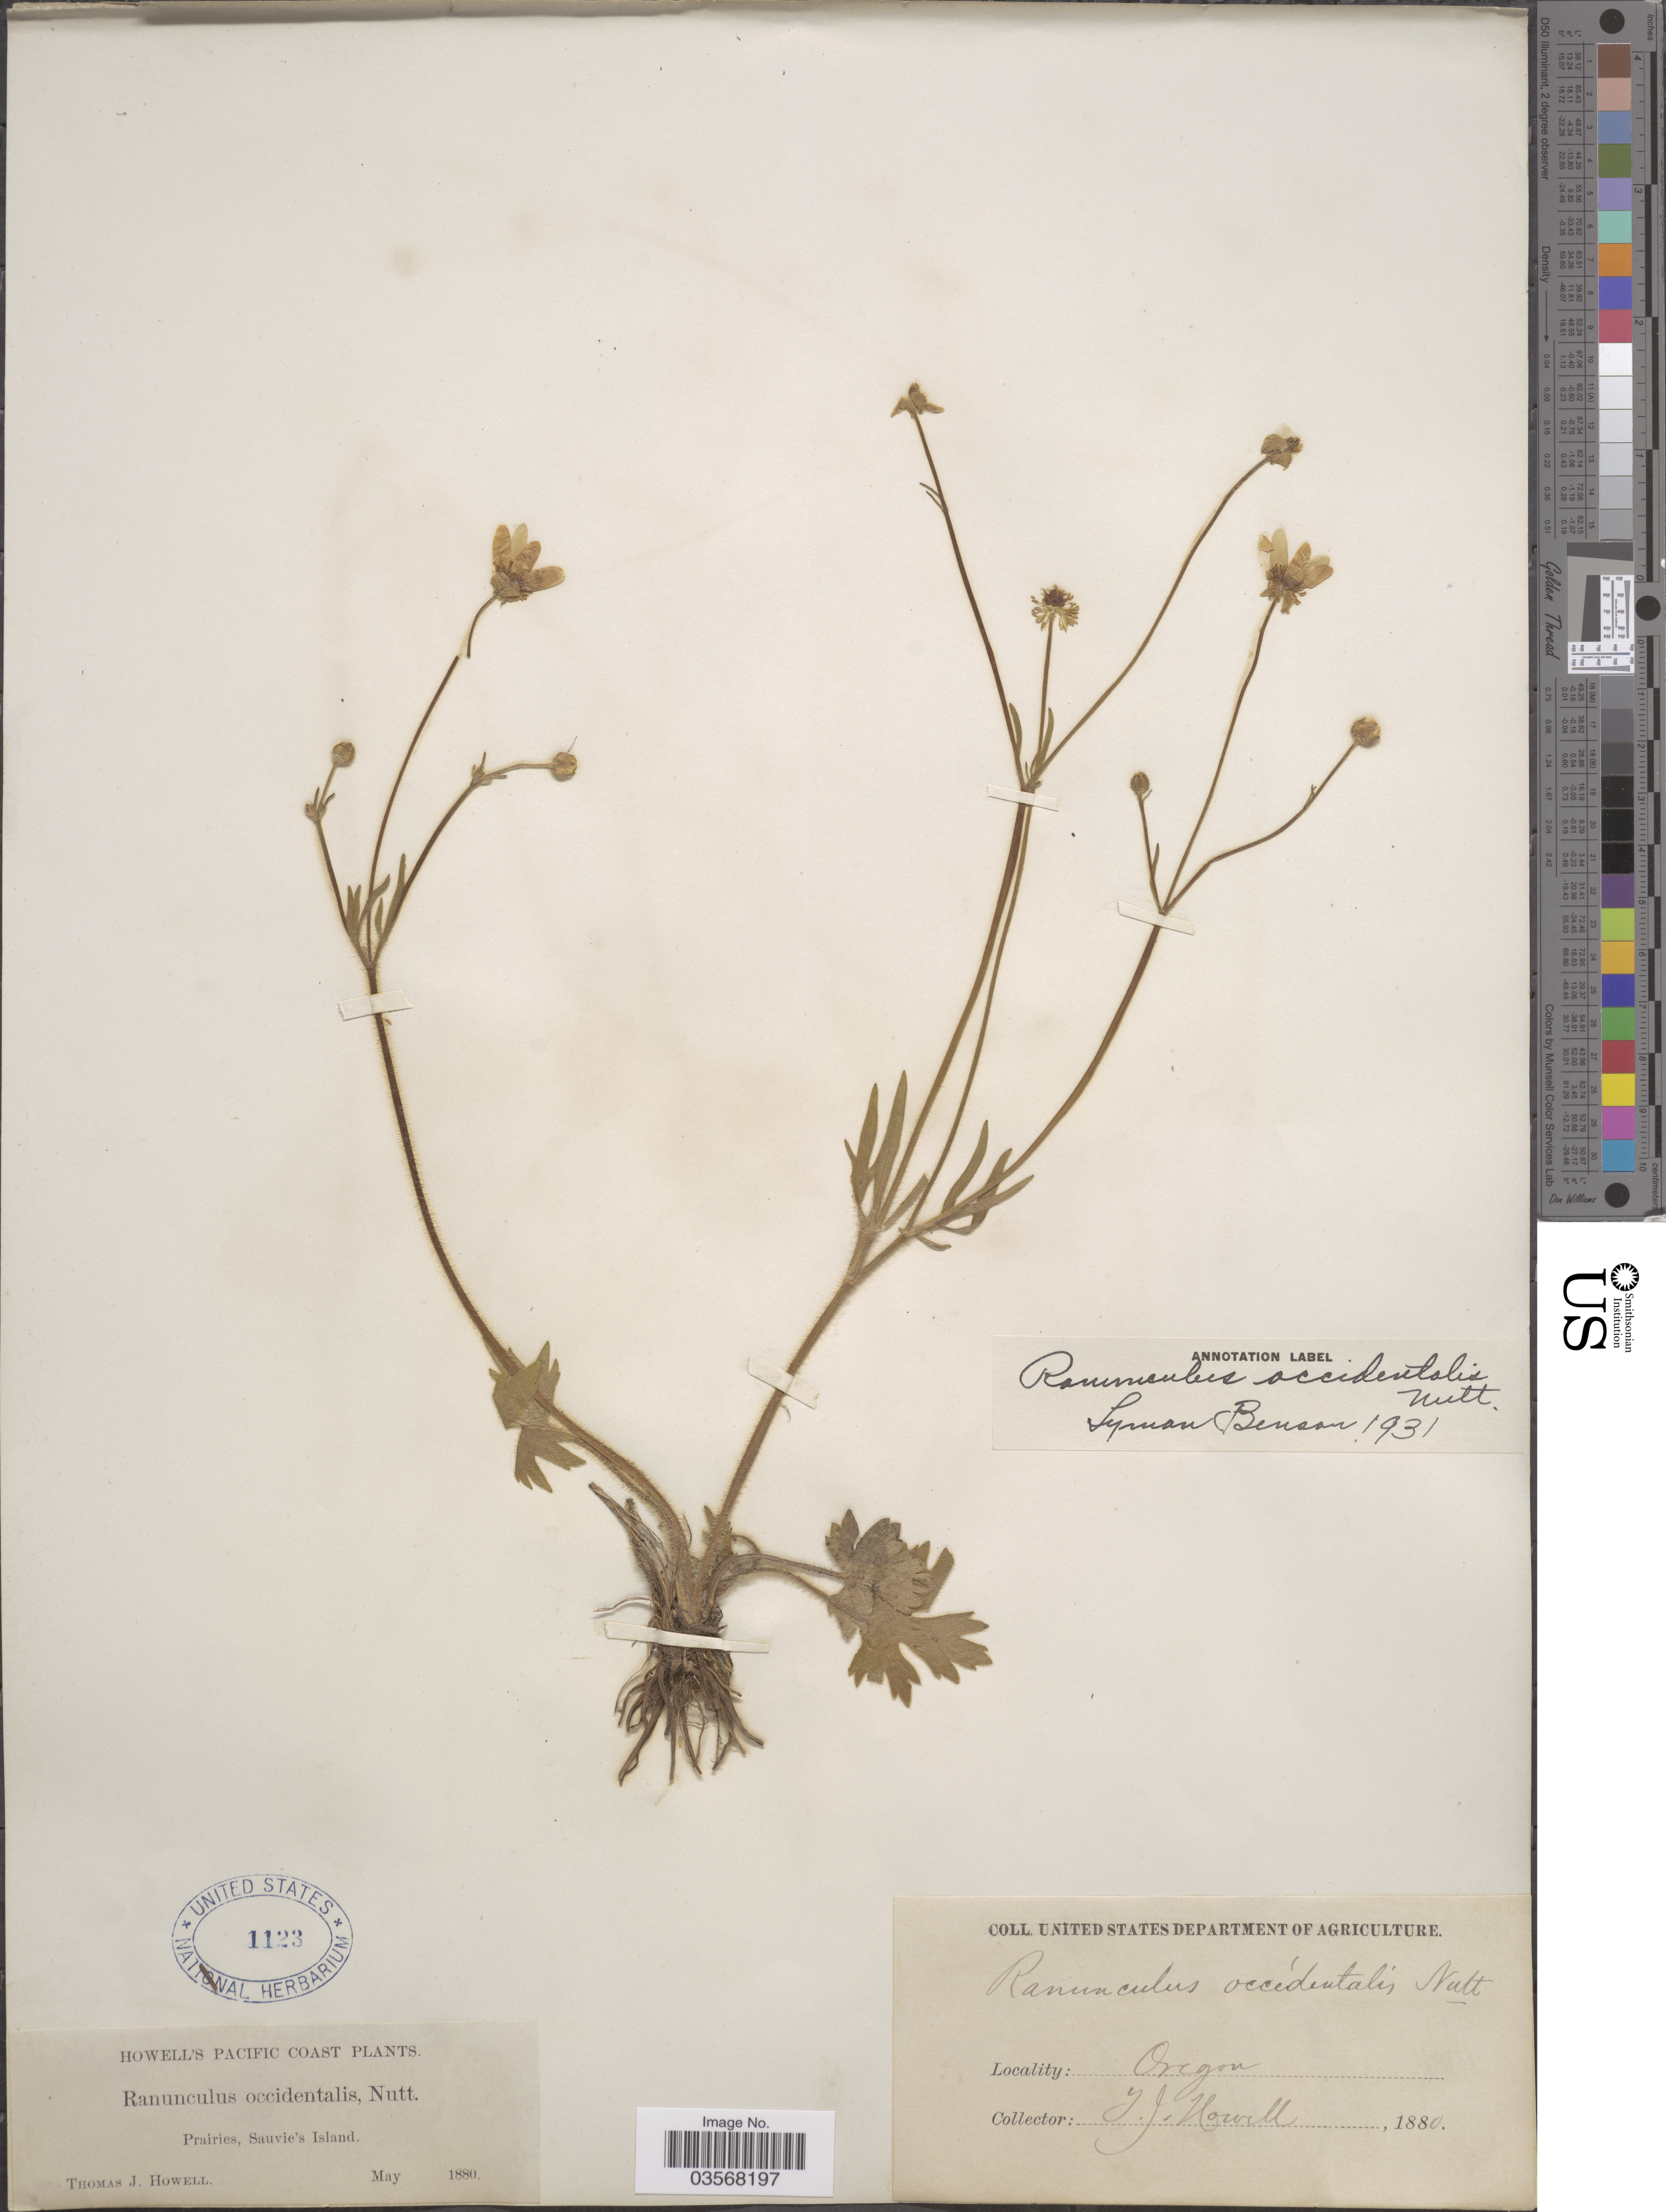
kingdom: Plantae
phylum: Tracheophyta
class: Magnoliopsida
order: Ranunculales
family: Ranunculaceae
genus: Ranunculus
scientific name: Ranunculus occidentalis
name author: Nutt.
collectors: T. J. Howell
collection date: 1880-05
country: United States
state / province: Oregon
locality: Pacific Coast. Prairies, Sauvie's Island.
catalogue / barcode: US 1123